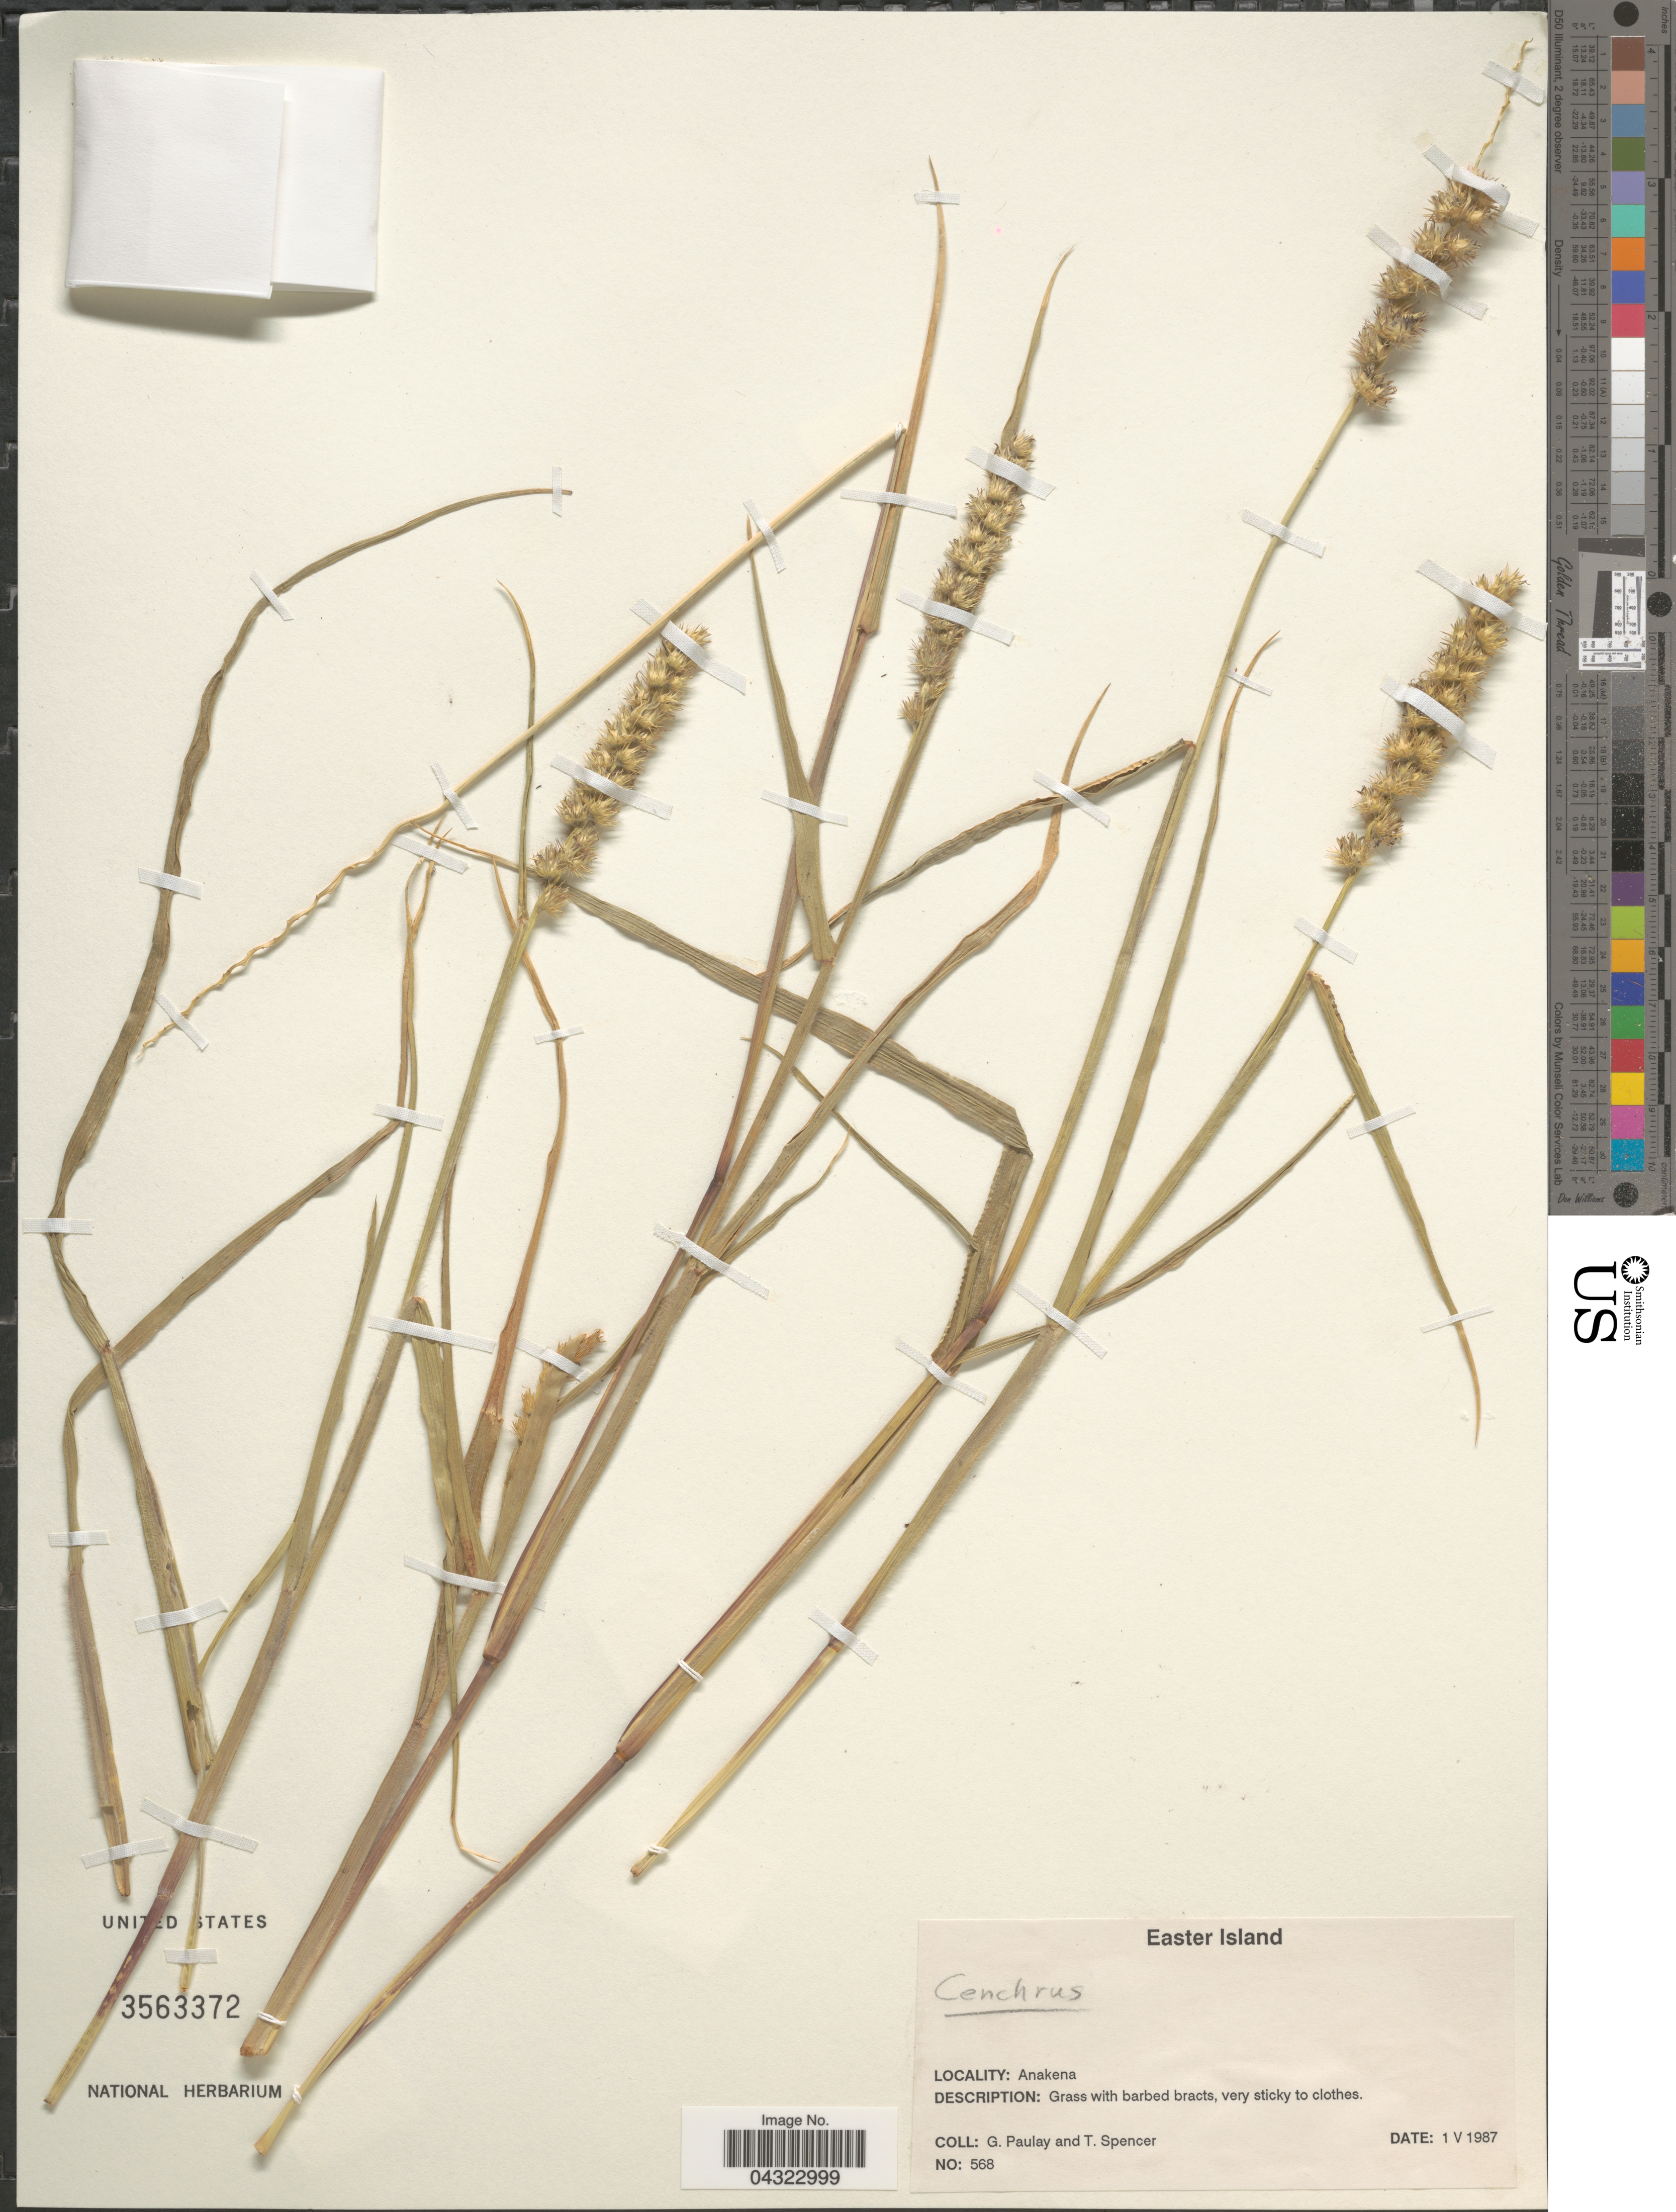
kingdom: Plantae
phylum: Tracheophyta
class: Liliopsida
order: Poales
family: Poaceae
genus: Cenchrus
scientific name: Cenchrus sp.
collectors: G. Paulay & T. Spencer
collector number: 568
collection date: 1987-05-01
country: Chile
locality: Easter Island. Anakena.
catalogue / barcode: US 3563372